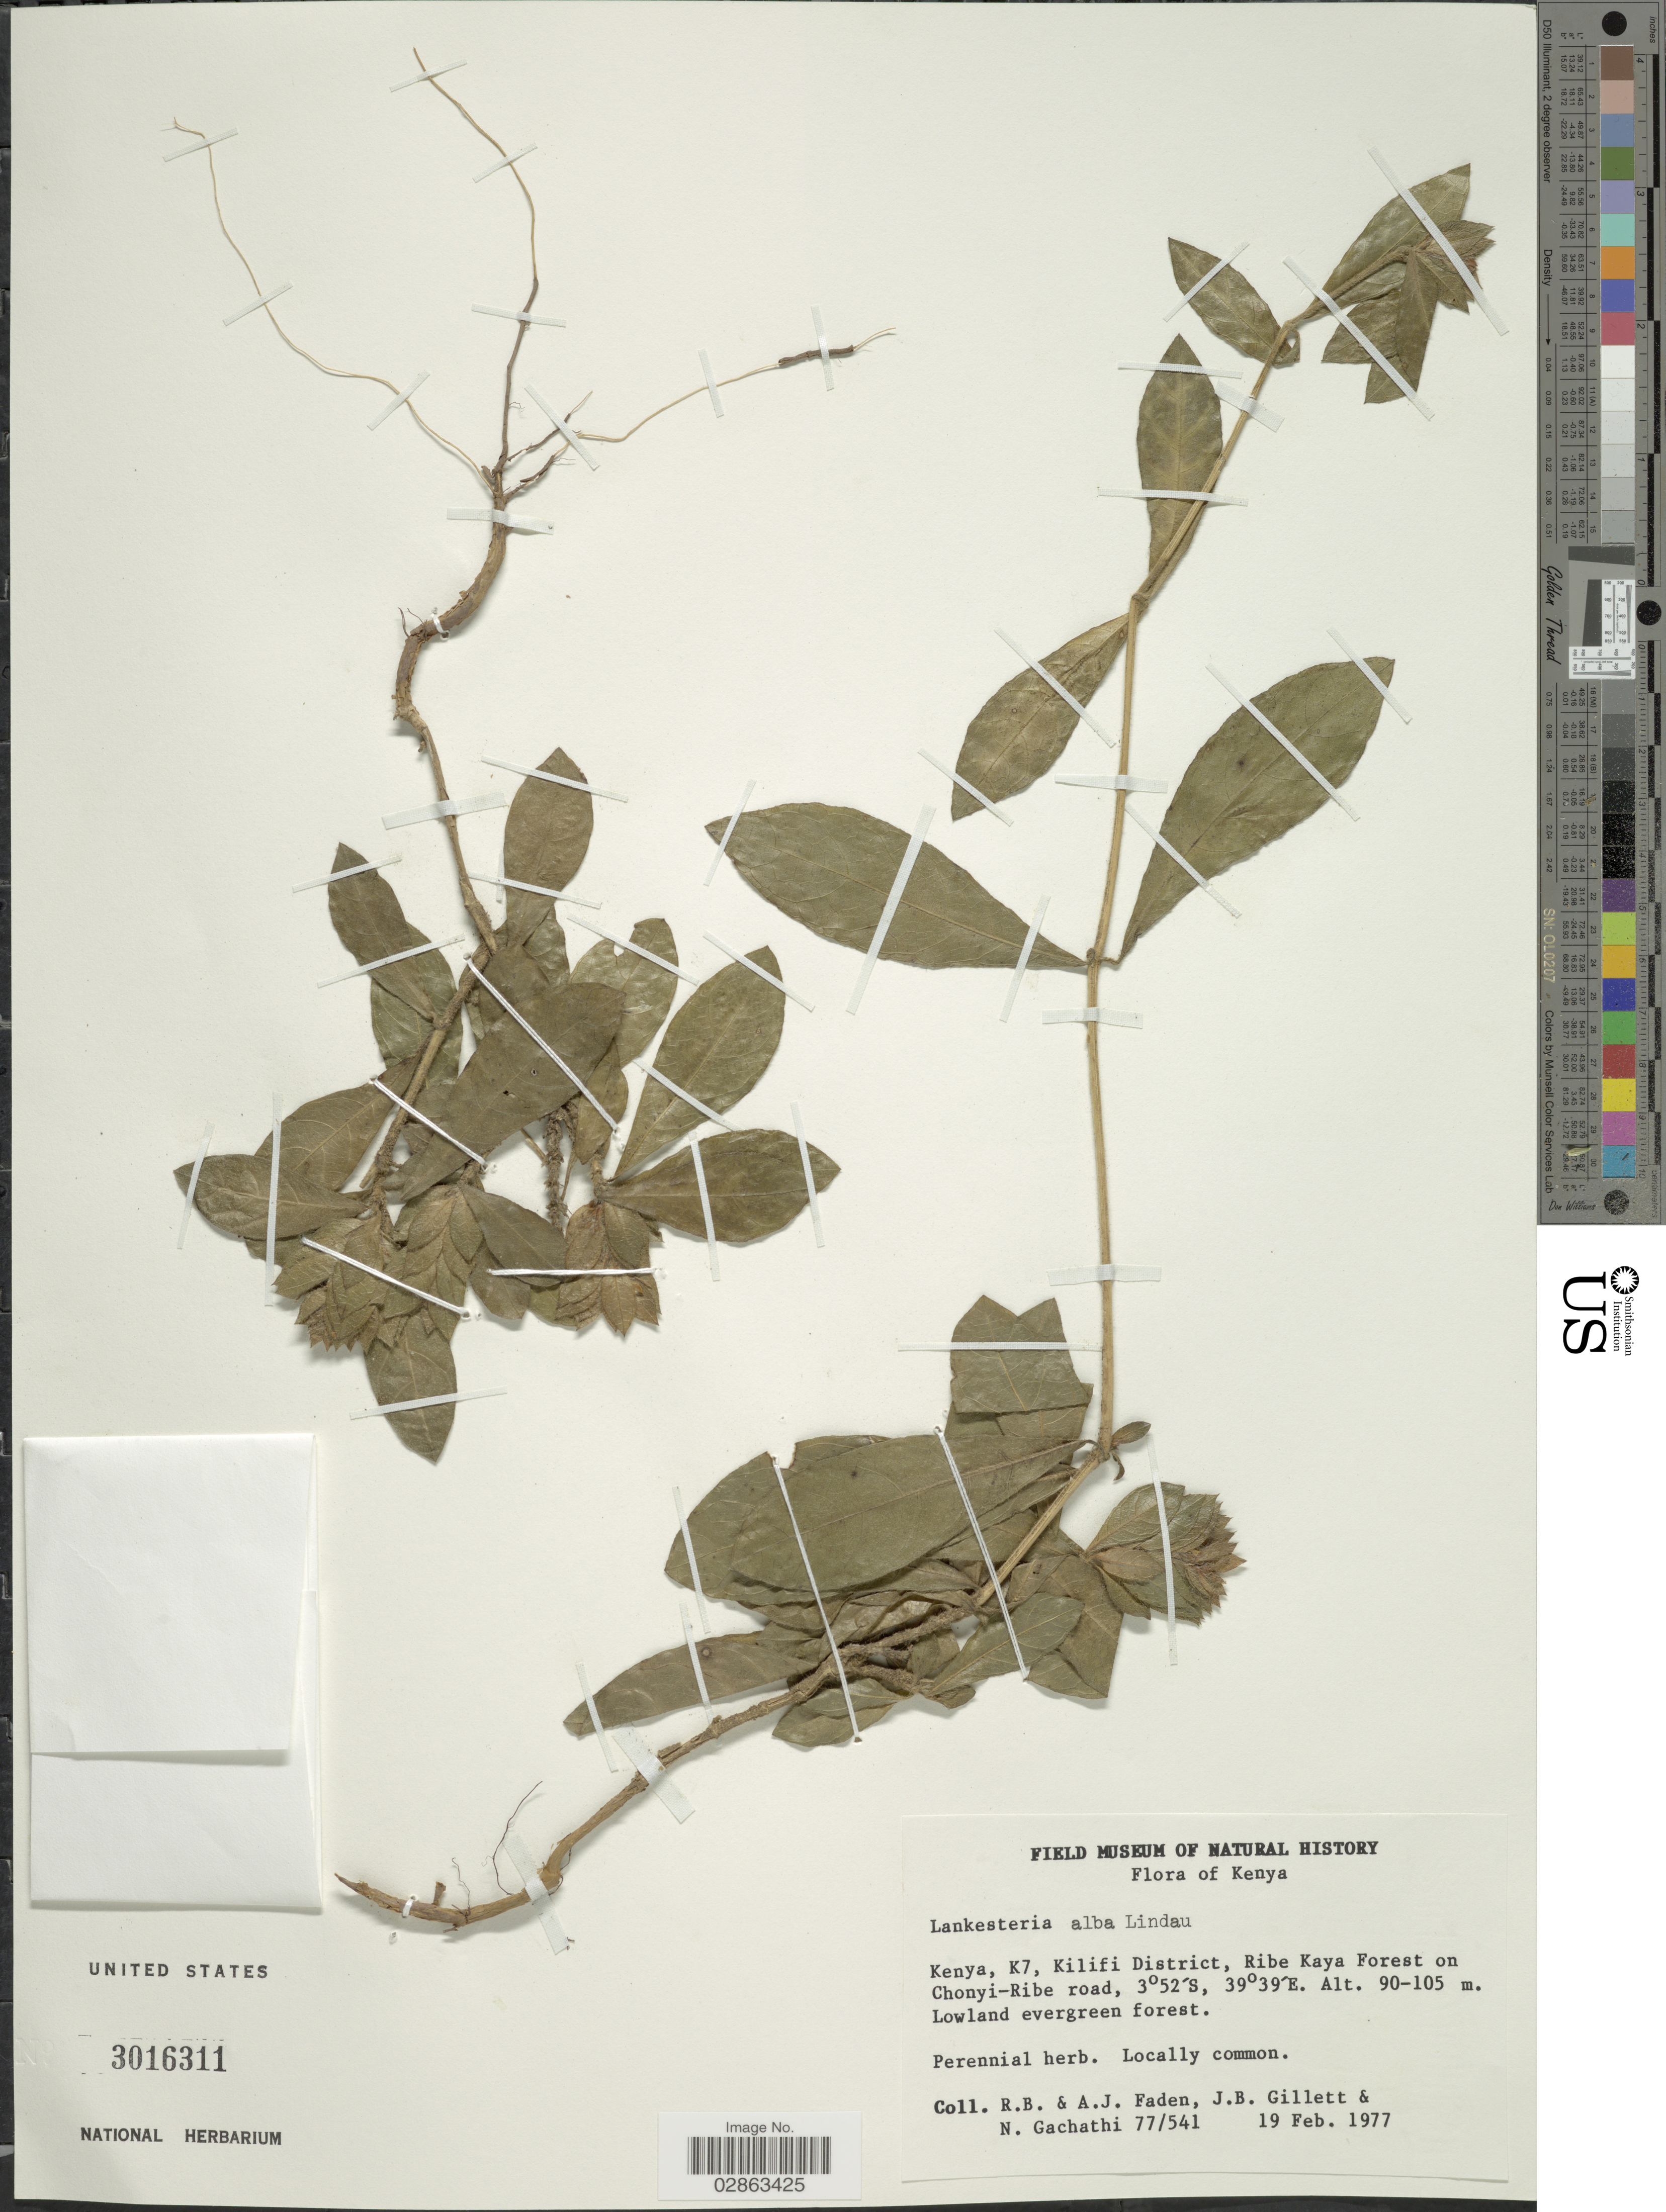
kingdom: Plantae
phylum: Tracheophyta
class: Magnoliopsida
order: Lamiales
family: Acanthaceae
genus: Lankesteria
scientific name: Lankesteria alba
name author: Lindau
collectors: R. B. Faden, A. J. Faden, J. B. Gillett & N. Gachathi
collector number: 77/541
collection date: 1977-02-19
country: Kenya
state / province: Kilifi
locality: K7, Kilifi District, Ribe Kaya Forest on Chonyi-Ribe road.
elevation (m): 90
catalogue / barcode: US 3016311